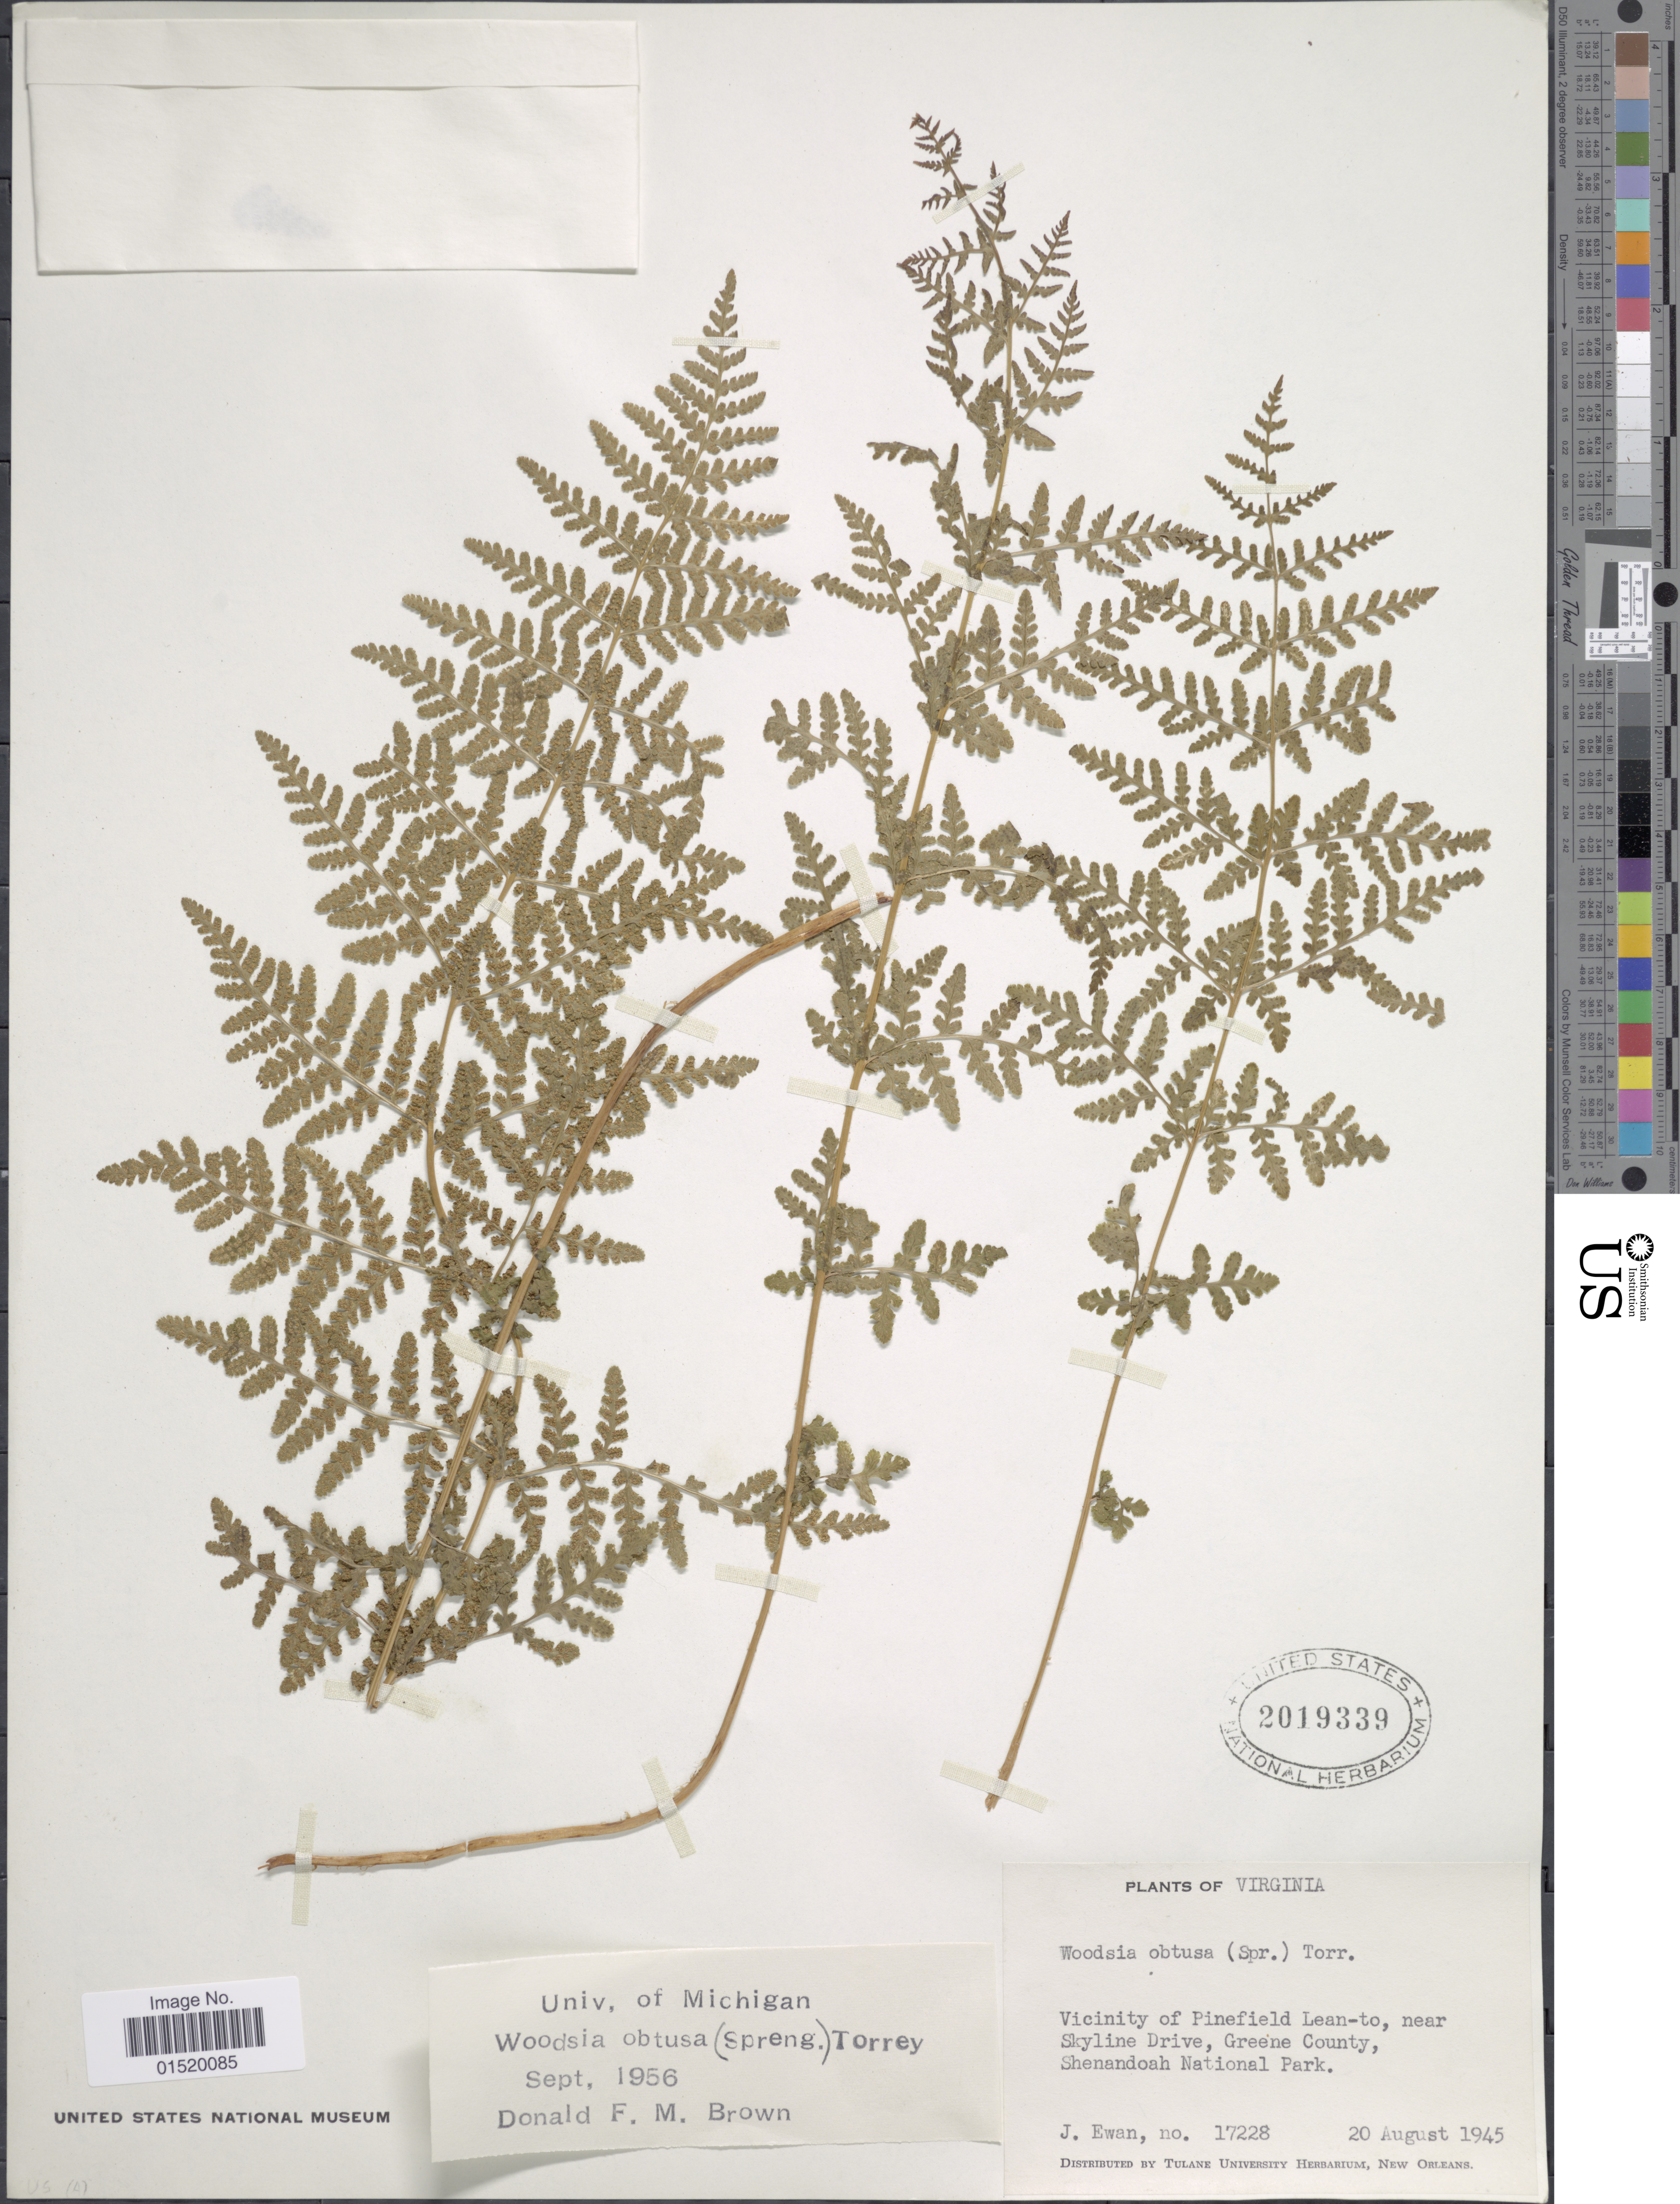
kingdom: Plantae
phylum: Tracheophyta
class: Polypodiopsida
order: Polypodiales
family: Woodsiaceae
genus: Woodsia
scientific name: Woodsia obtusa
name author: (Spreng.) Torr.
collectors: J. A. Ewan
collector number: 17228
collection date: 1945-08-20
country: United States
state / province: Virginia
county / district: Greene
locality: Vicinity of Pinefield Lean-to, near Skyline Drive, Green County, Shenandoah National Park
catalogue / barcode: US 2019339